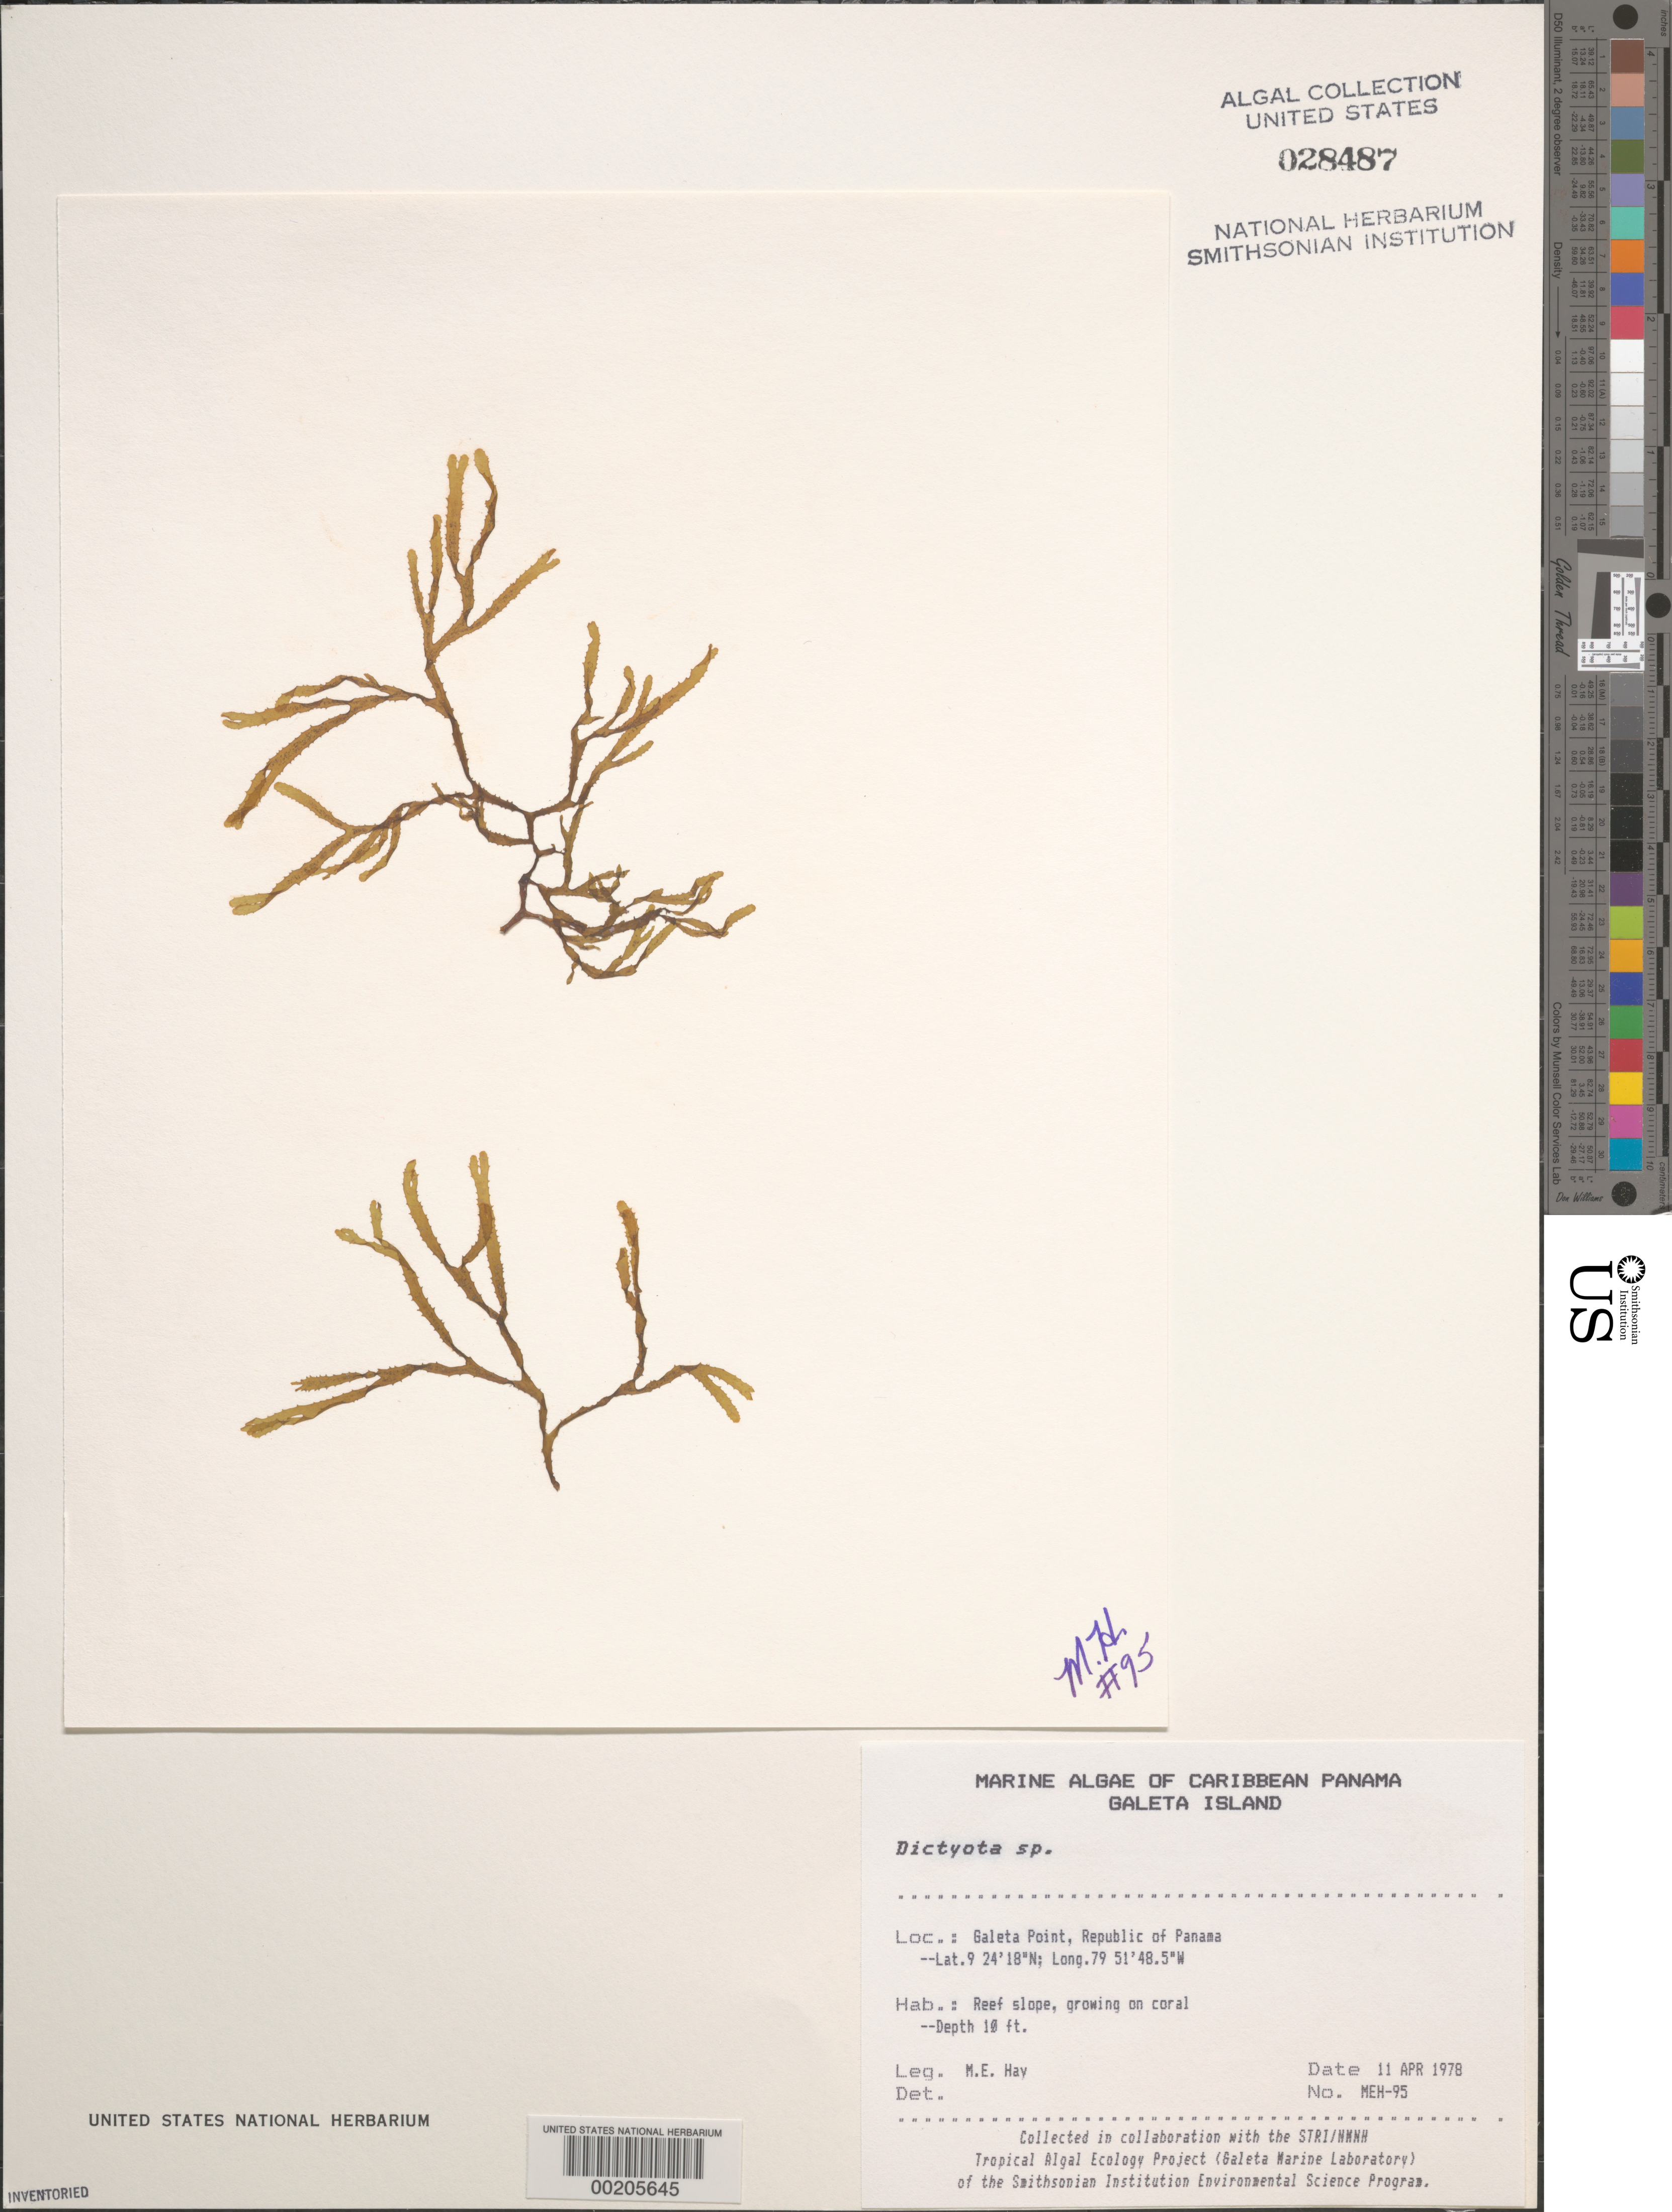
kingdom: Chromista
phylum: Ochrophyta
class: Phaeophyceae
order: Dictyotales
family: Dictyotaceae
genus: Dictyota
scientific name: Dictyota sp.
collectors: M. E. Hay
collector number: MEH-95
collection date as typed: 11 Apr 1978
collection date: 1978-04-11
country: Panama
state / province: Colón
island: Galeta Island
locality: Galeta Point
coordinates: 9 24' 18" N, 79 51' 48.5" W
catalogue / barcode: US 28487